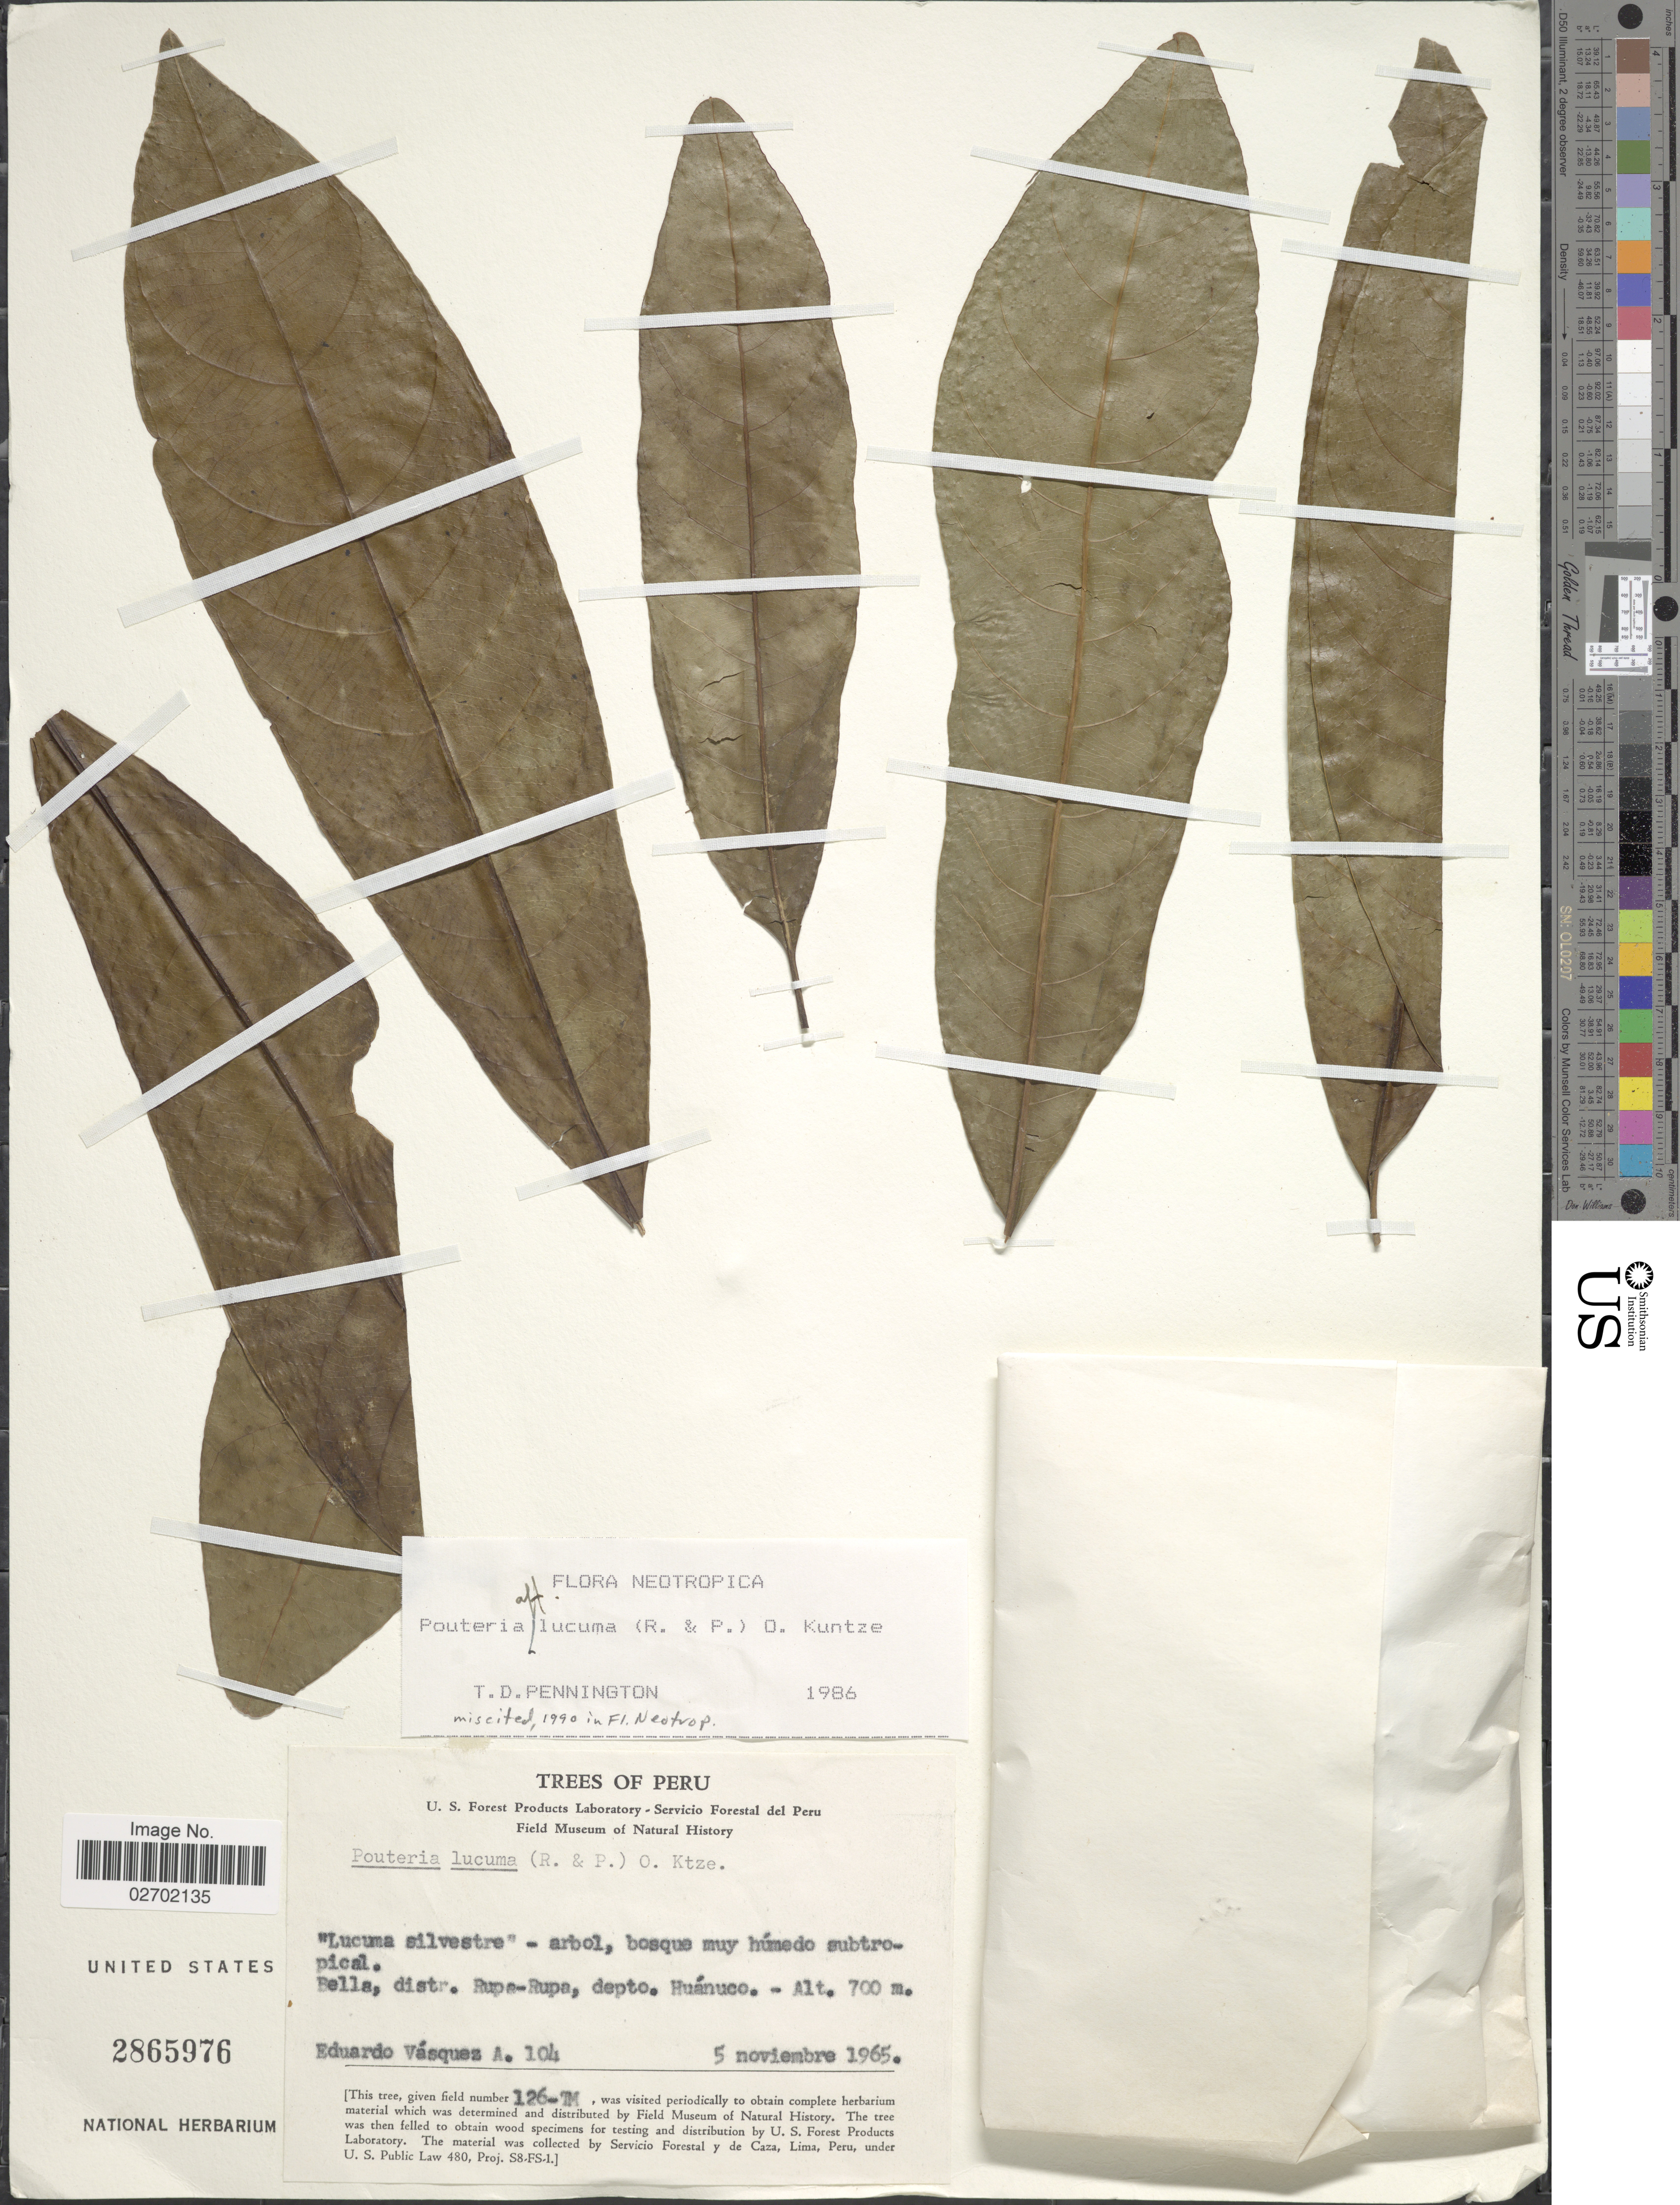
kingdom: Plantae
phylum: Tracheophyta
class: Magnoliopsida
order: Ericales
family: Sapotaceae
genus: Pouteria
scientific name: Pouteria lucuma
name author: (Ruiz & Pav.) Kuntze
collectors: E. Vasquez A.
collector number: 104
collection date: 1965-11-05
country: Peru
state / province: Huánuco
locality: Bella, distr. Rupa-Rupa, depto Huánuco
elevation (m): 700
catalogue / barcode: US 2865976